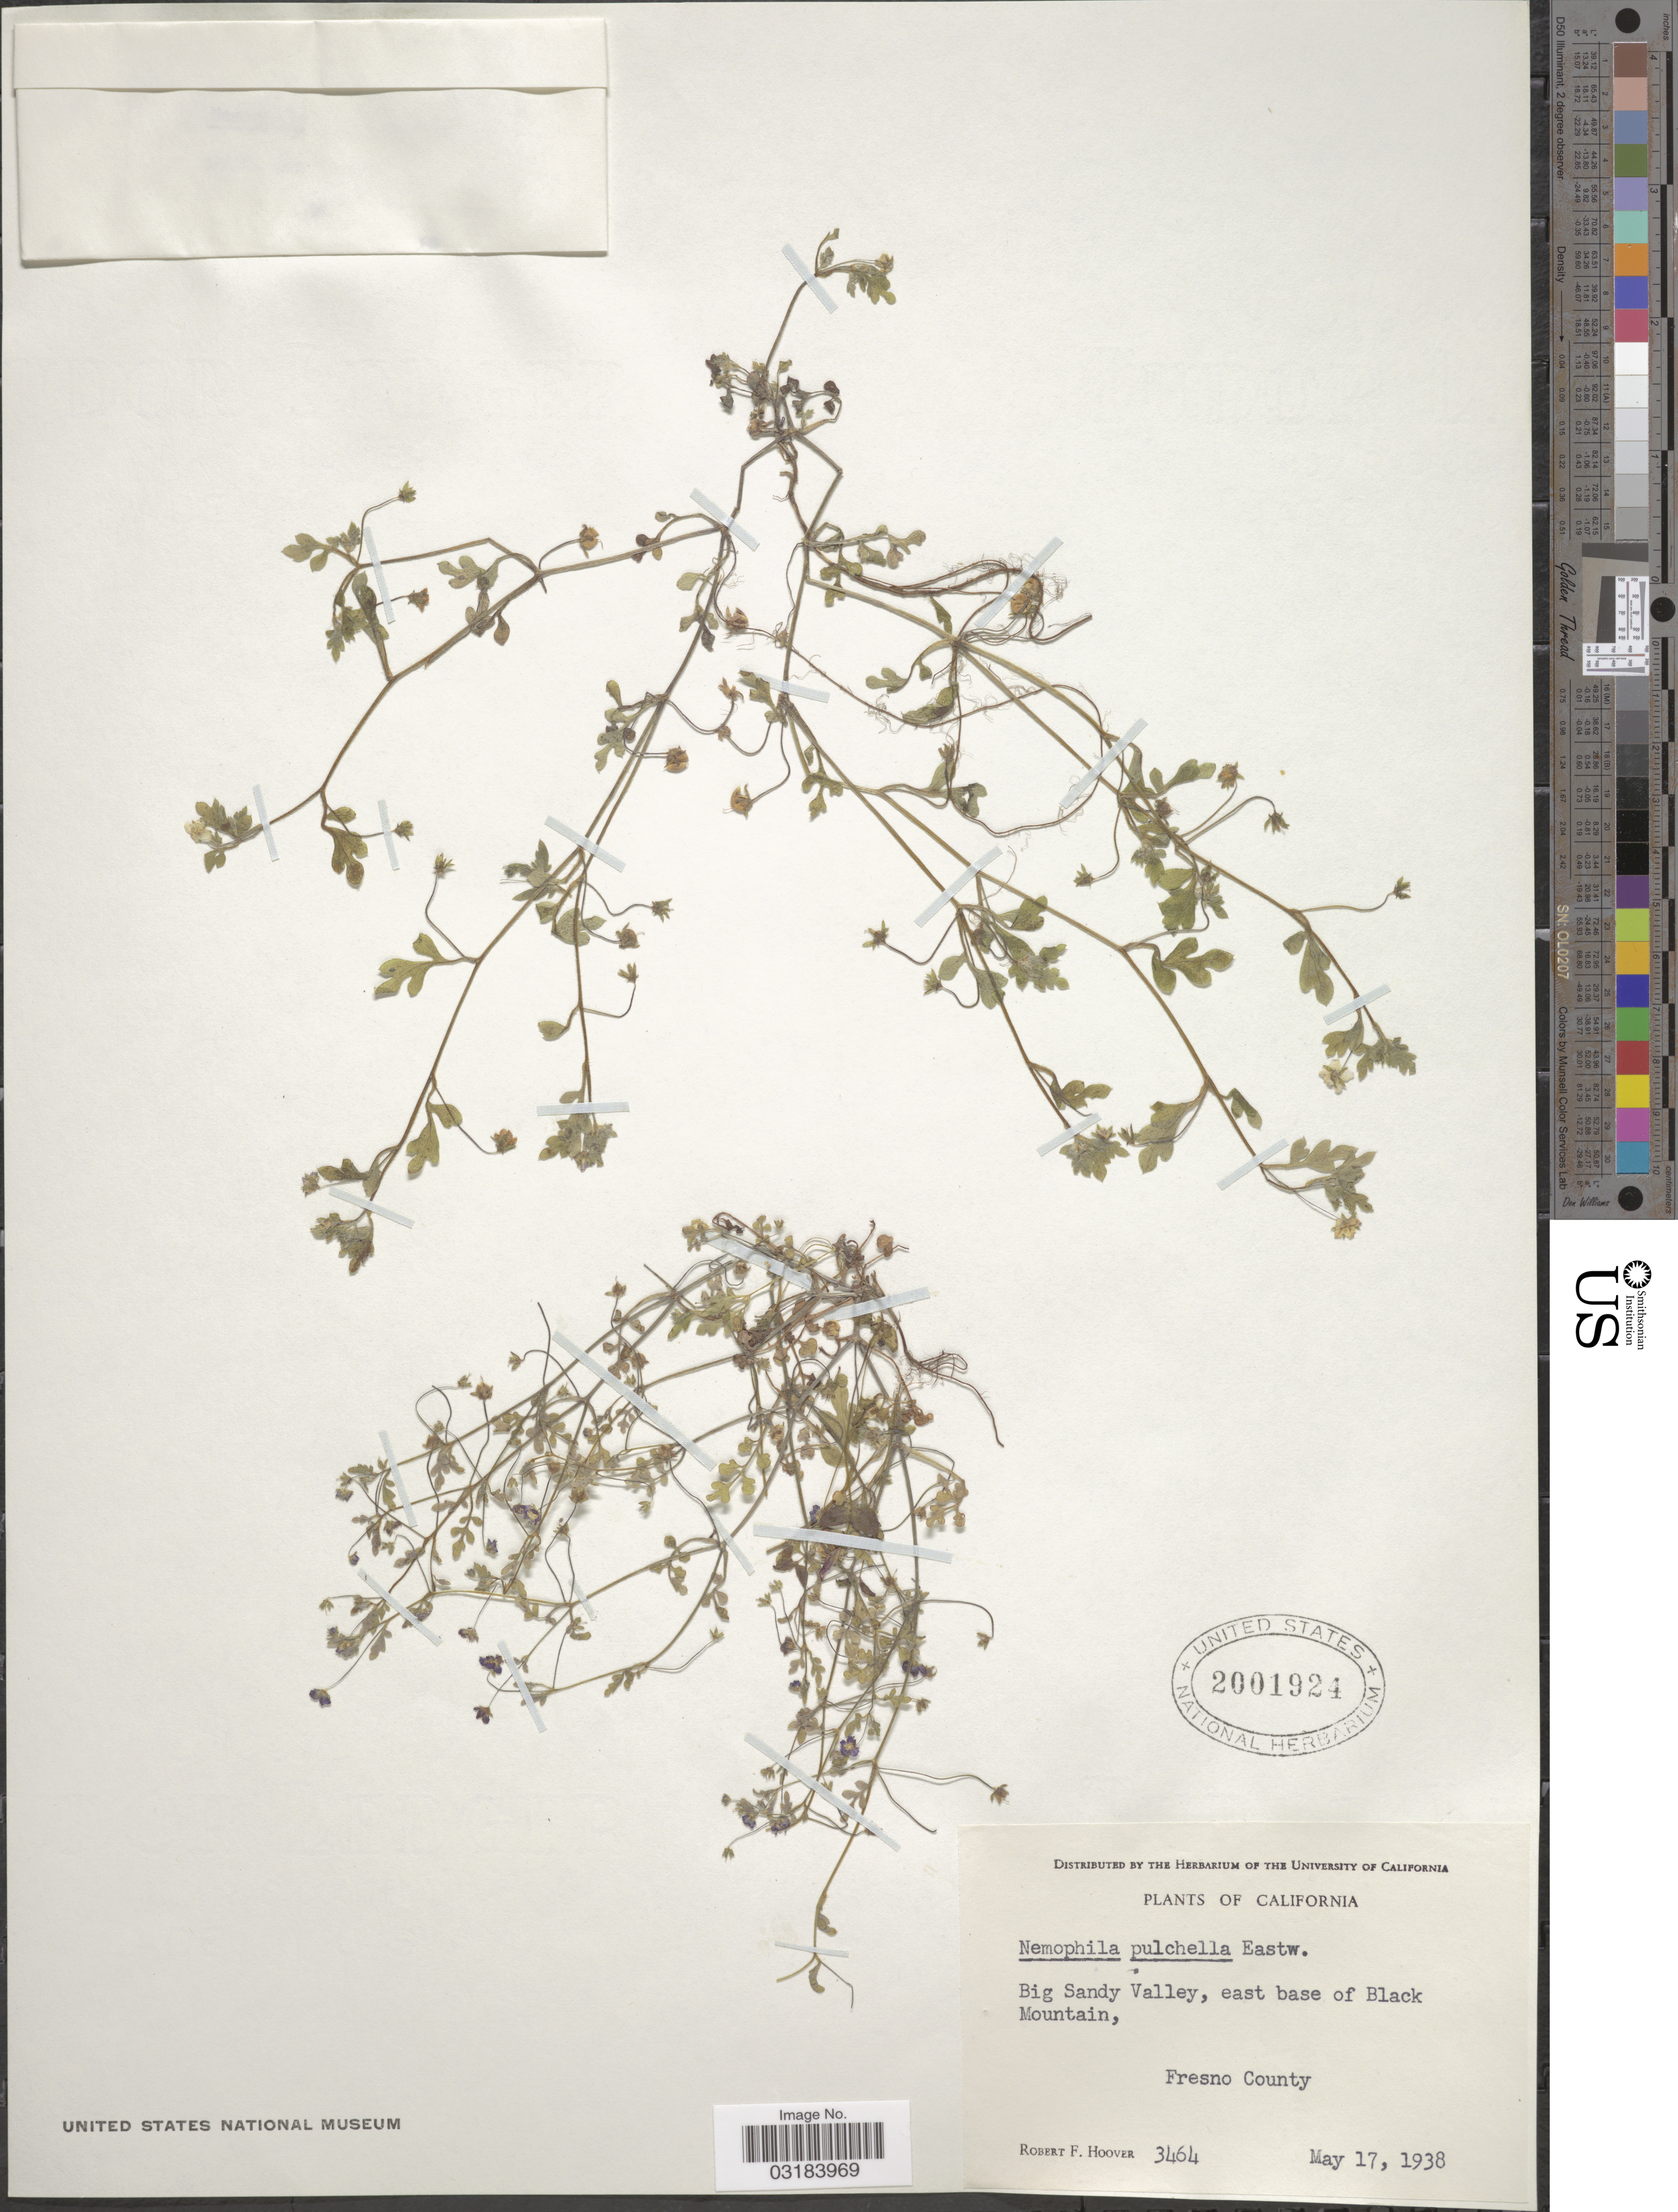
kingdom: Plantae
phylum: Tracheophyta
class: Magnoliopsida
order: Boraginales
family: Hydrophyllaceae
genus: Nemophila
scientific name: Nemophila pulchella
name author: Eastw.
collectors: R. F. Hoover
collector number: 3464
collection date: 1938-05-17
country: United States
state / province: California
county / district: Fresno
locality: Big Sandy Valley, east base of Black Mountain, Fresno County.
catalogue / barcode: US 2001924